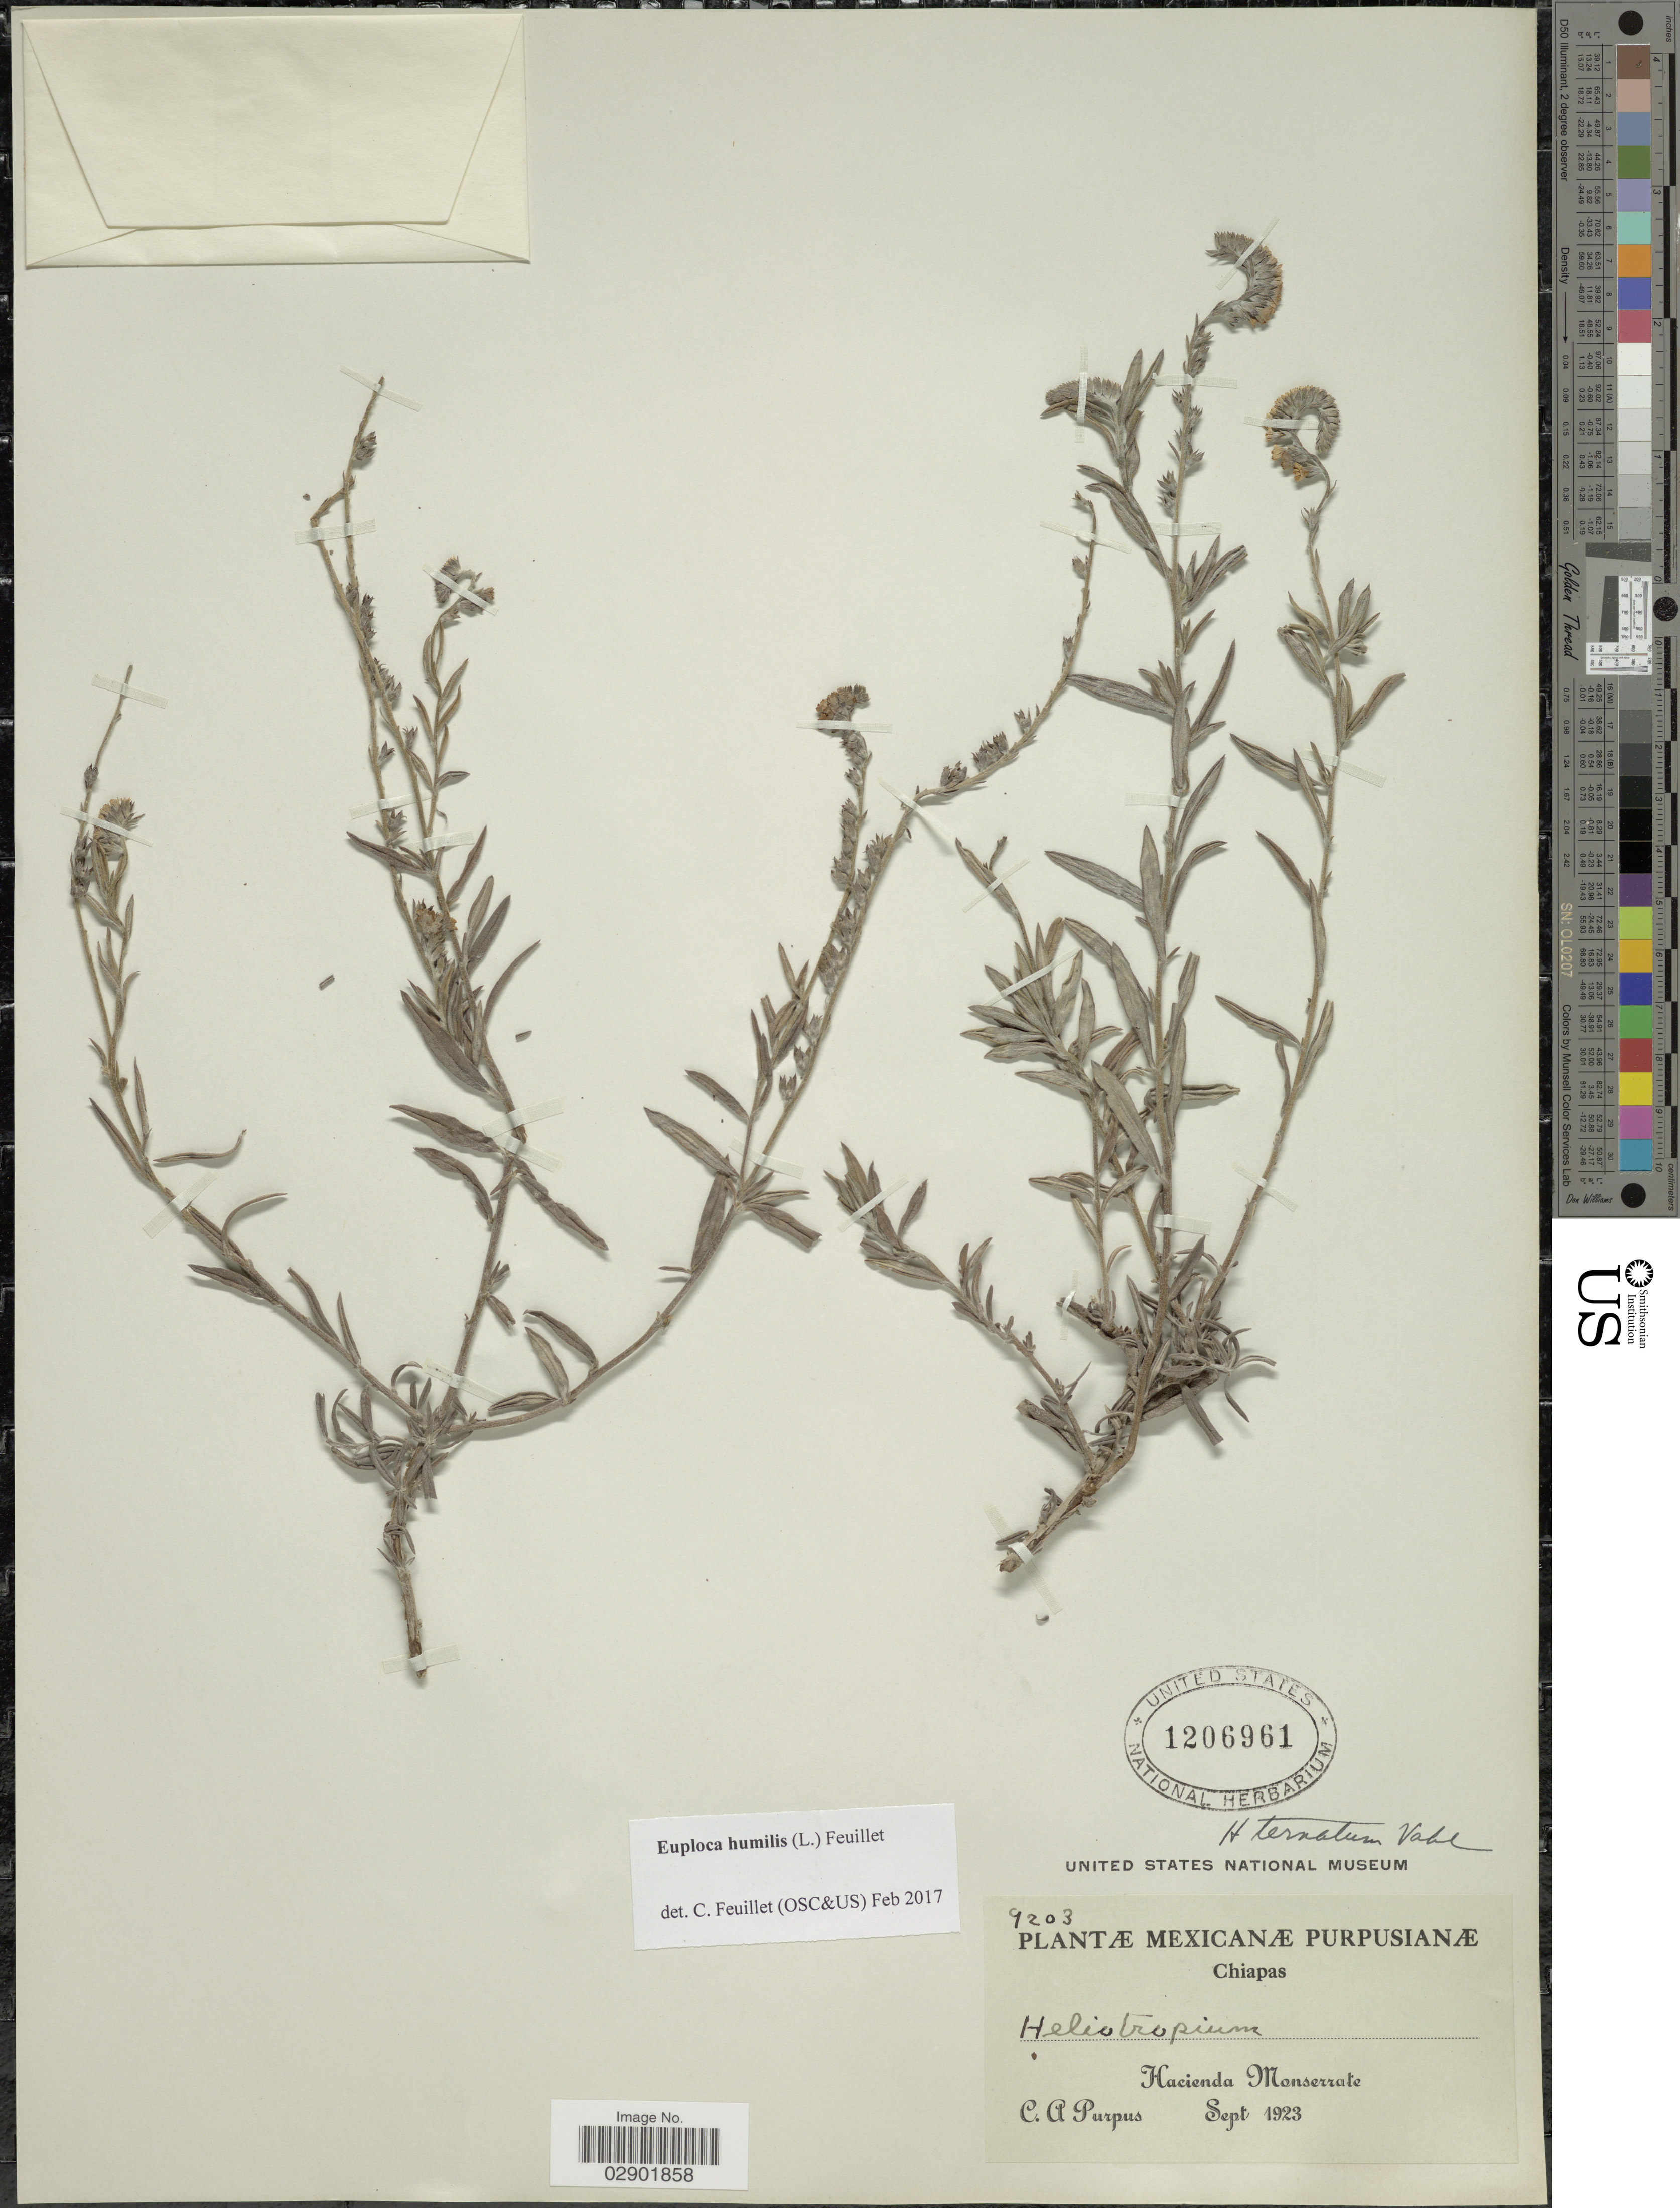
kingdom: Plantae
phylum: Tracheophyta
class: Magnoliopsida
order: Boraginales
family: Heliotropiaceae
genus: Euploca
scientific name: Euploca humilis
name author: (L.) Feuillet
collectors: C. A. Purpus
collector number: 9203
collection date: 1923-09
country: Mexico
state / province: Chiapas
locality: Hacienda Monserrate.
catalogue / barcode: US 1206961